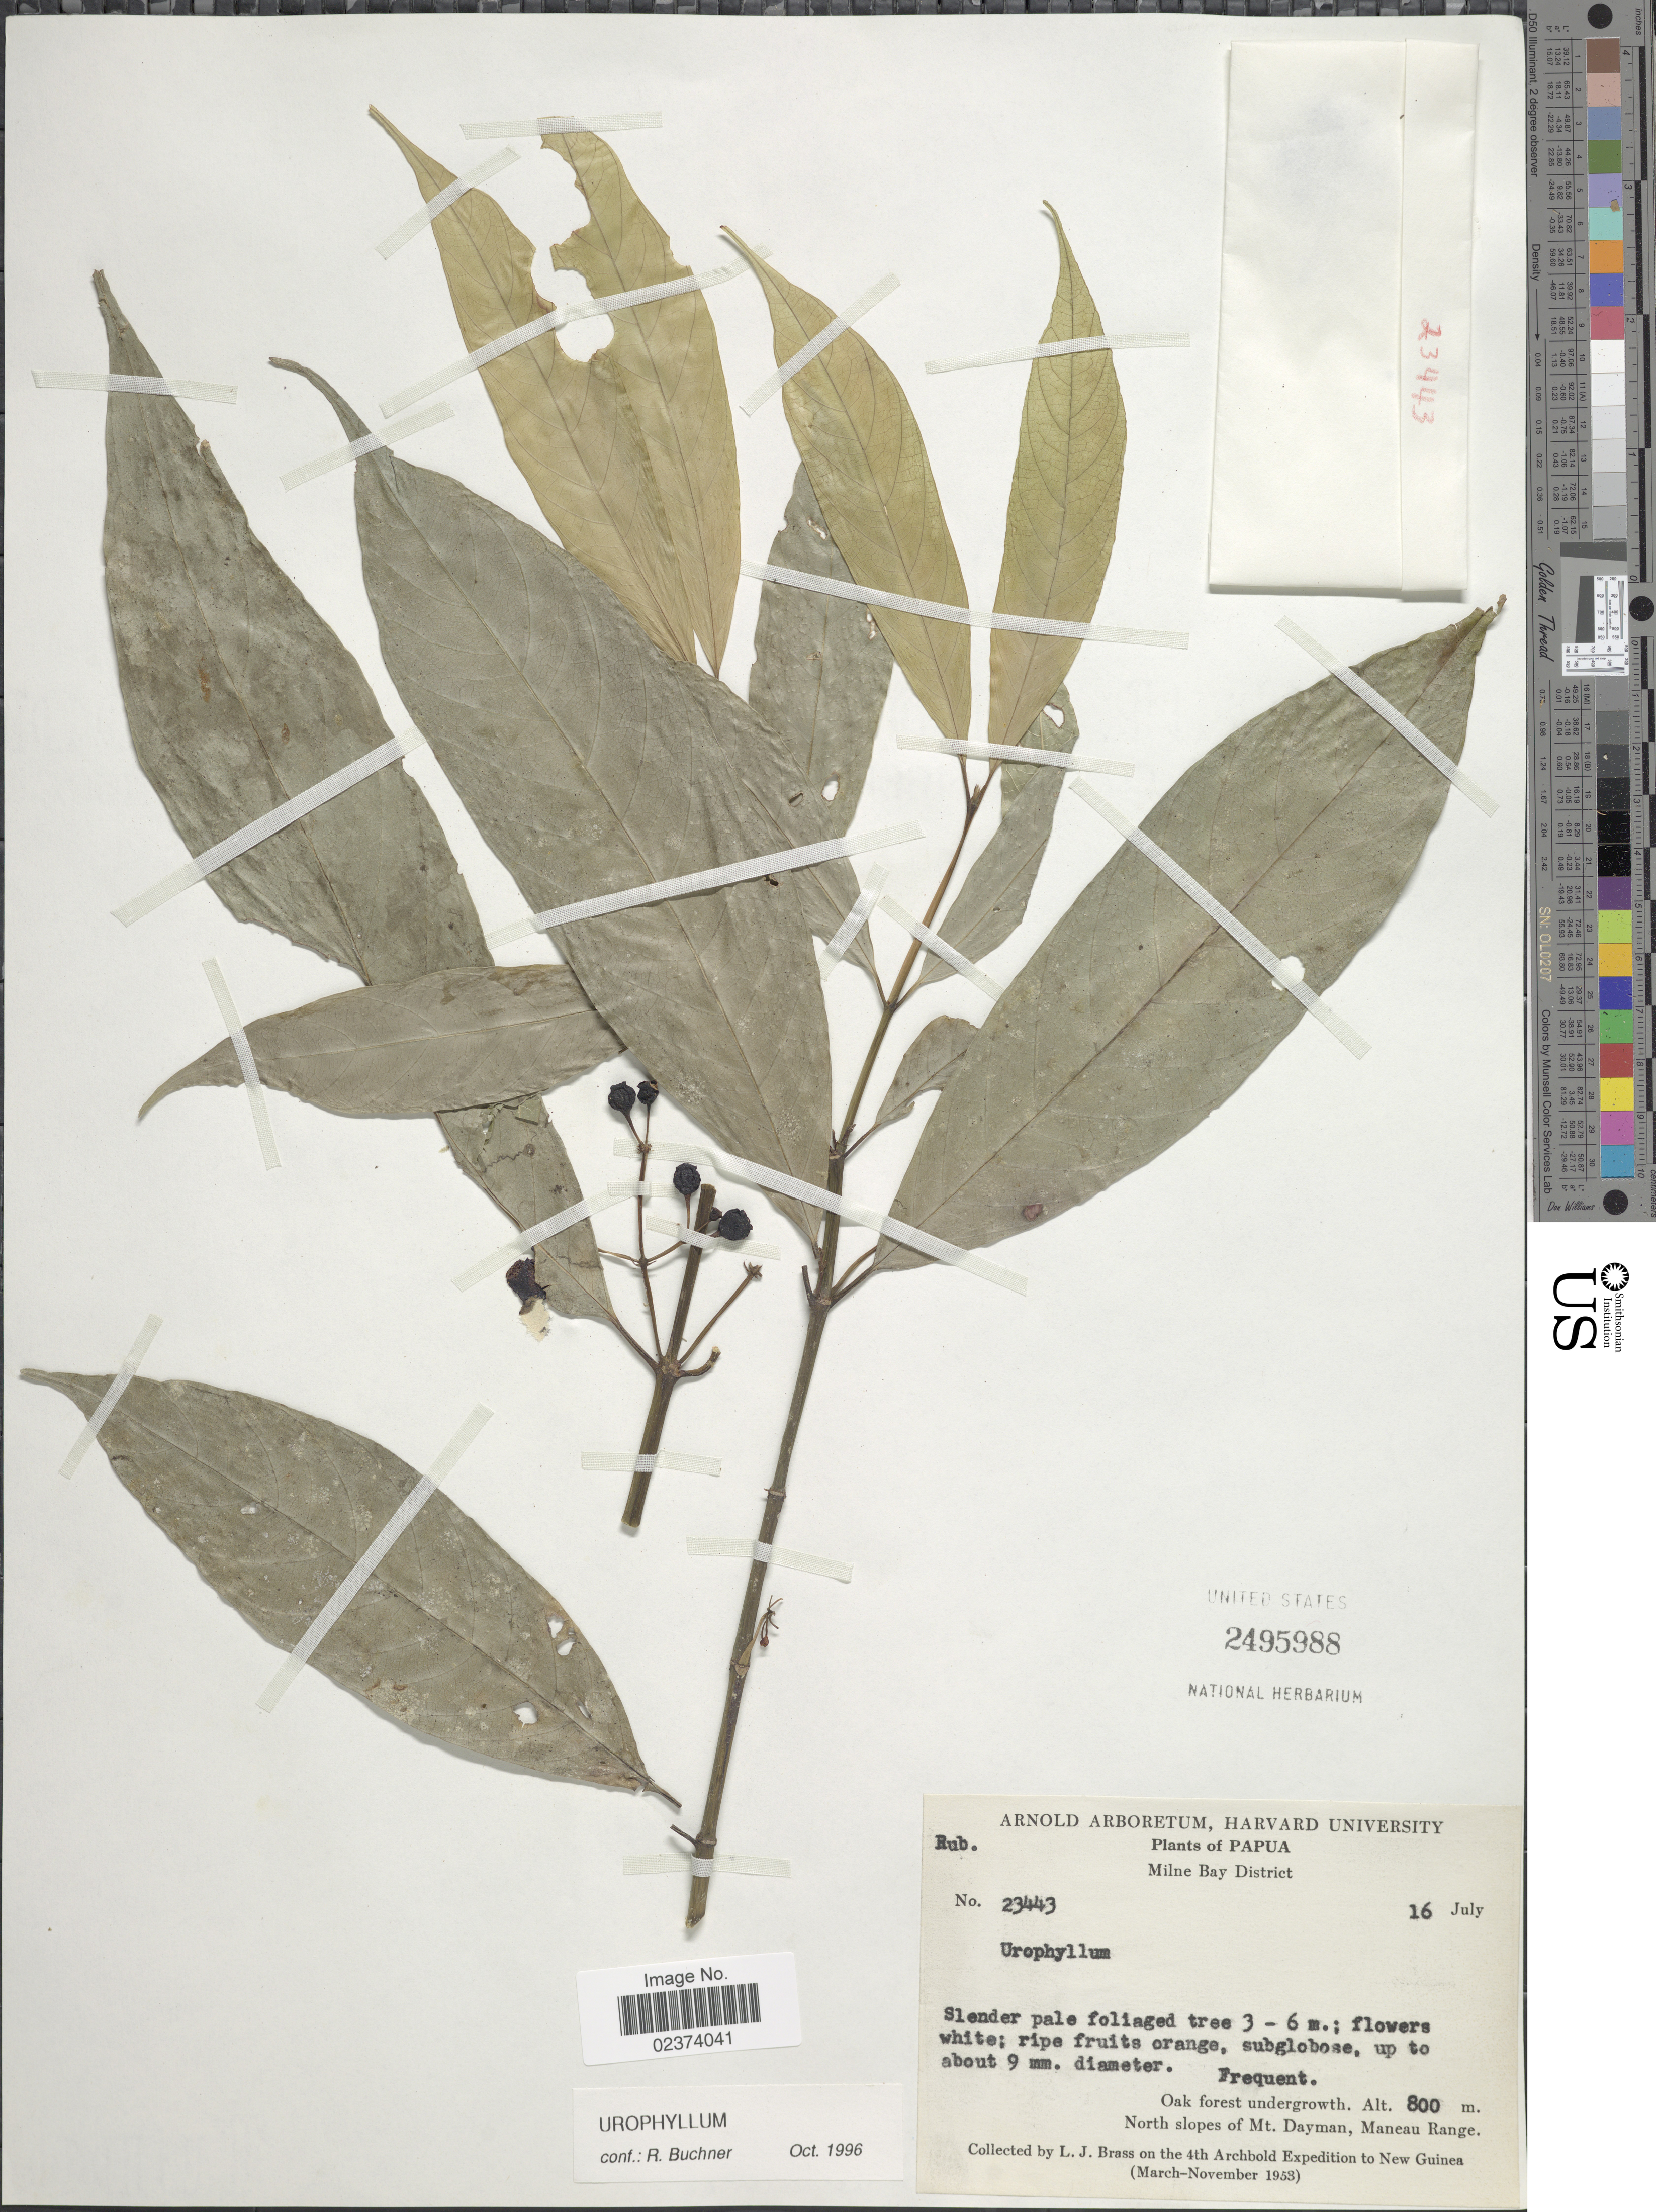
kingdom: Plantae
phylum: Tracheophyta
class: Magnoliopsida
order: Gentianales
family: Rubiaceae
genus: Urophyllum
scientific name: Urophyllum sp.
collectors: L. J. Brass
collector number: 23443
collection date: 1953-07-16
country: Papua New Guinea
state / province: Milne Bay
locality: Papua, Milne Bay District, Oak forest undergrowth, North slopes of Mt. Dayman, Maneau Range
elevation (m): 800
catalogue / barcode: US 2495988